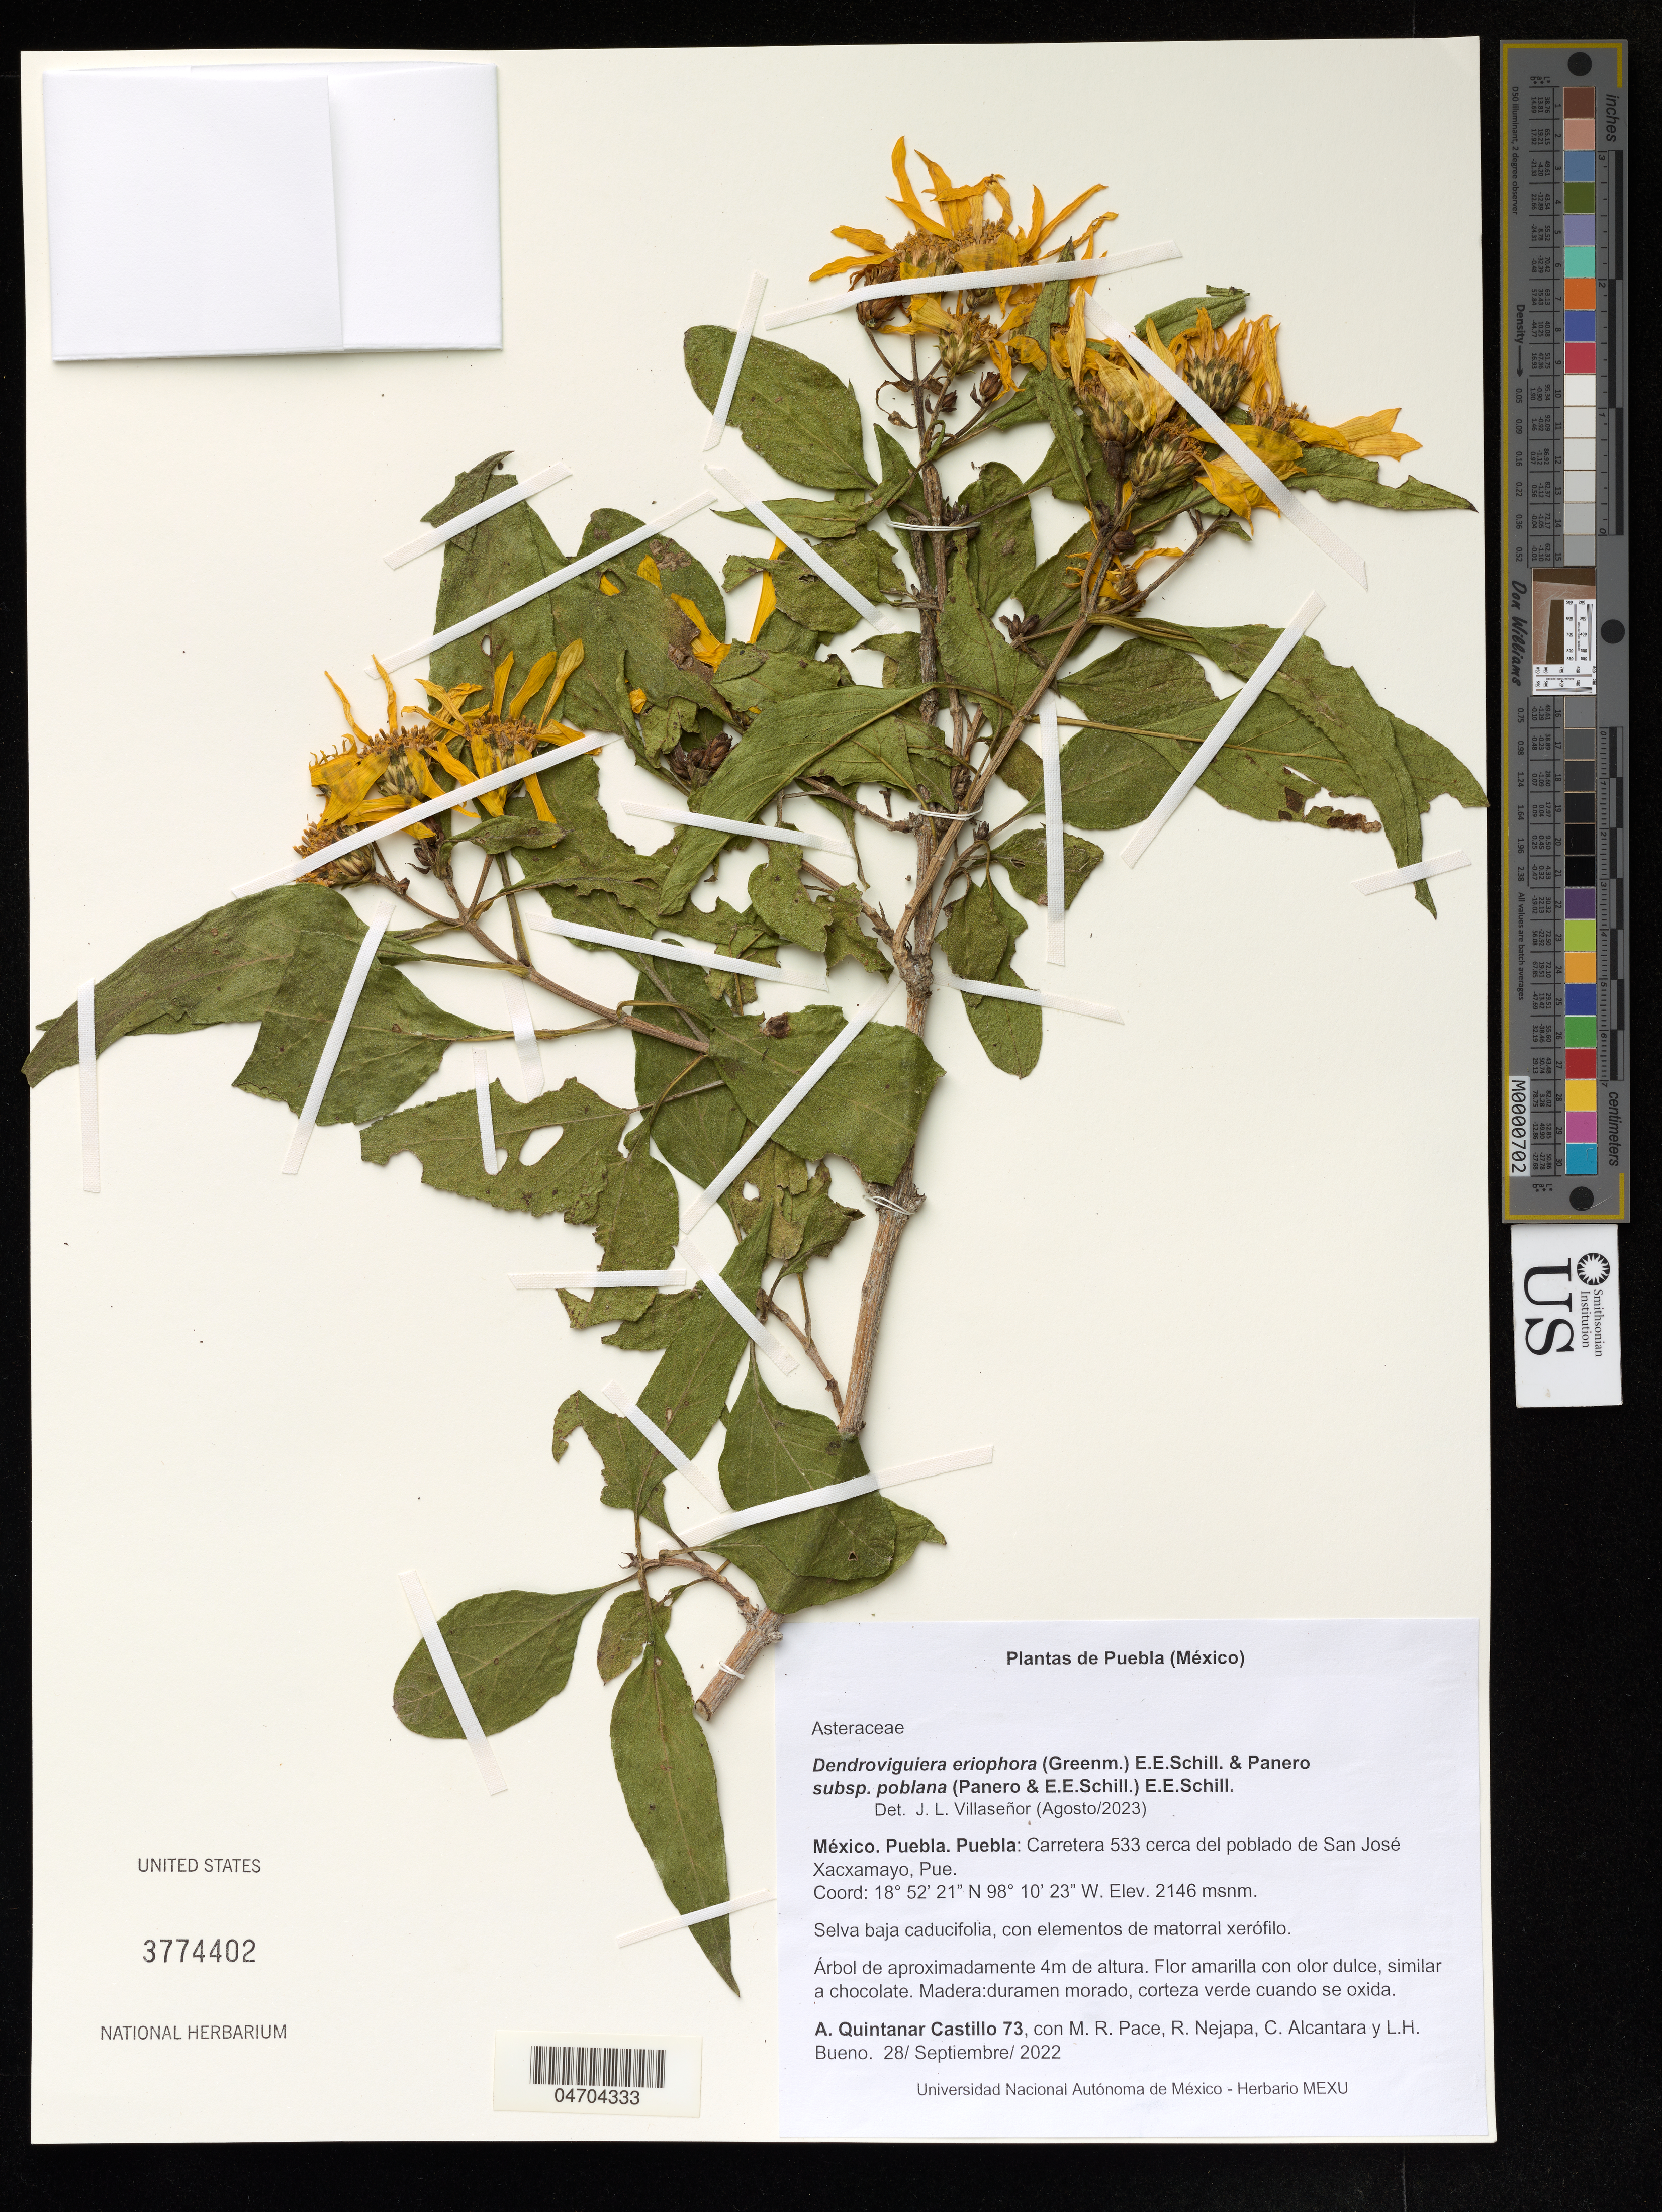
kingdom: Plantae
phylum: Tracheophyta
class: Magnoliopsida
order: Asterales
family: Asteraceae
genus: Dendroviguiera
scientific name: Dendroviguiera eriophora subsp. poblana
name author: (Panero & E.E. Schill.) E.E. Schill. & Panero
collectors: R. Nejapa & A. Quintanar Castillo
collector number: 73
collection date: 2022-09-28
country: Mexico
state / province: Puebla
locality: Carretera 533 cerca del poblado de San José Xacxamayo.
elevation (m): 2146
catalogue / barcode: US 3774402